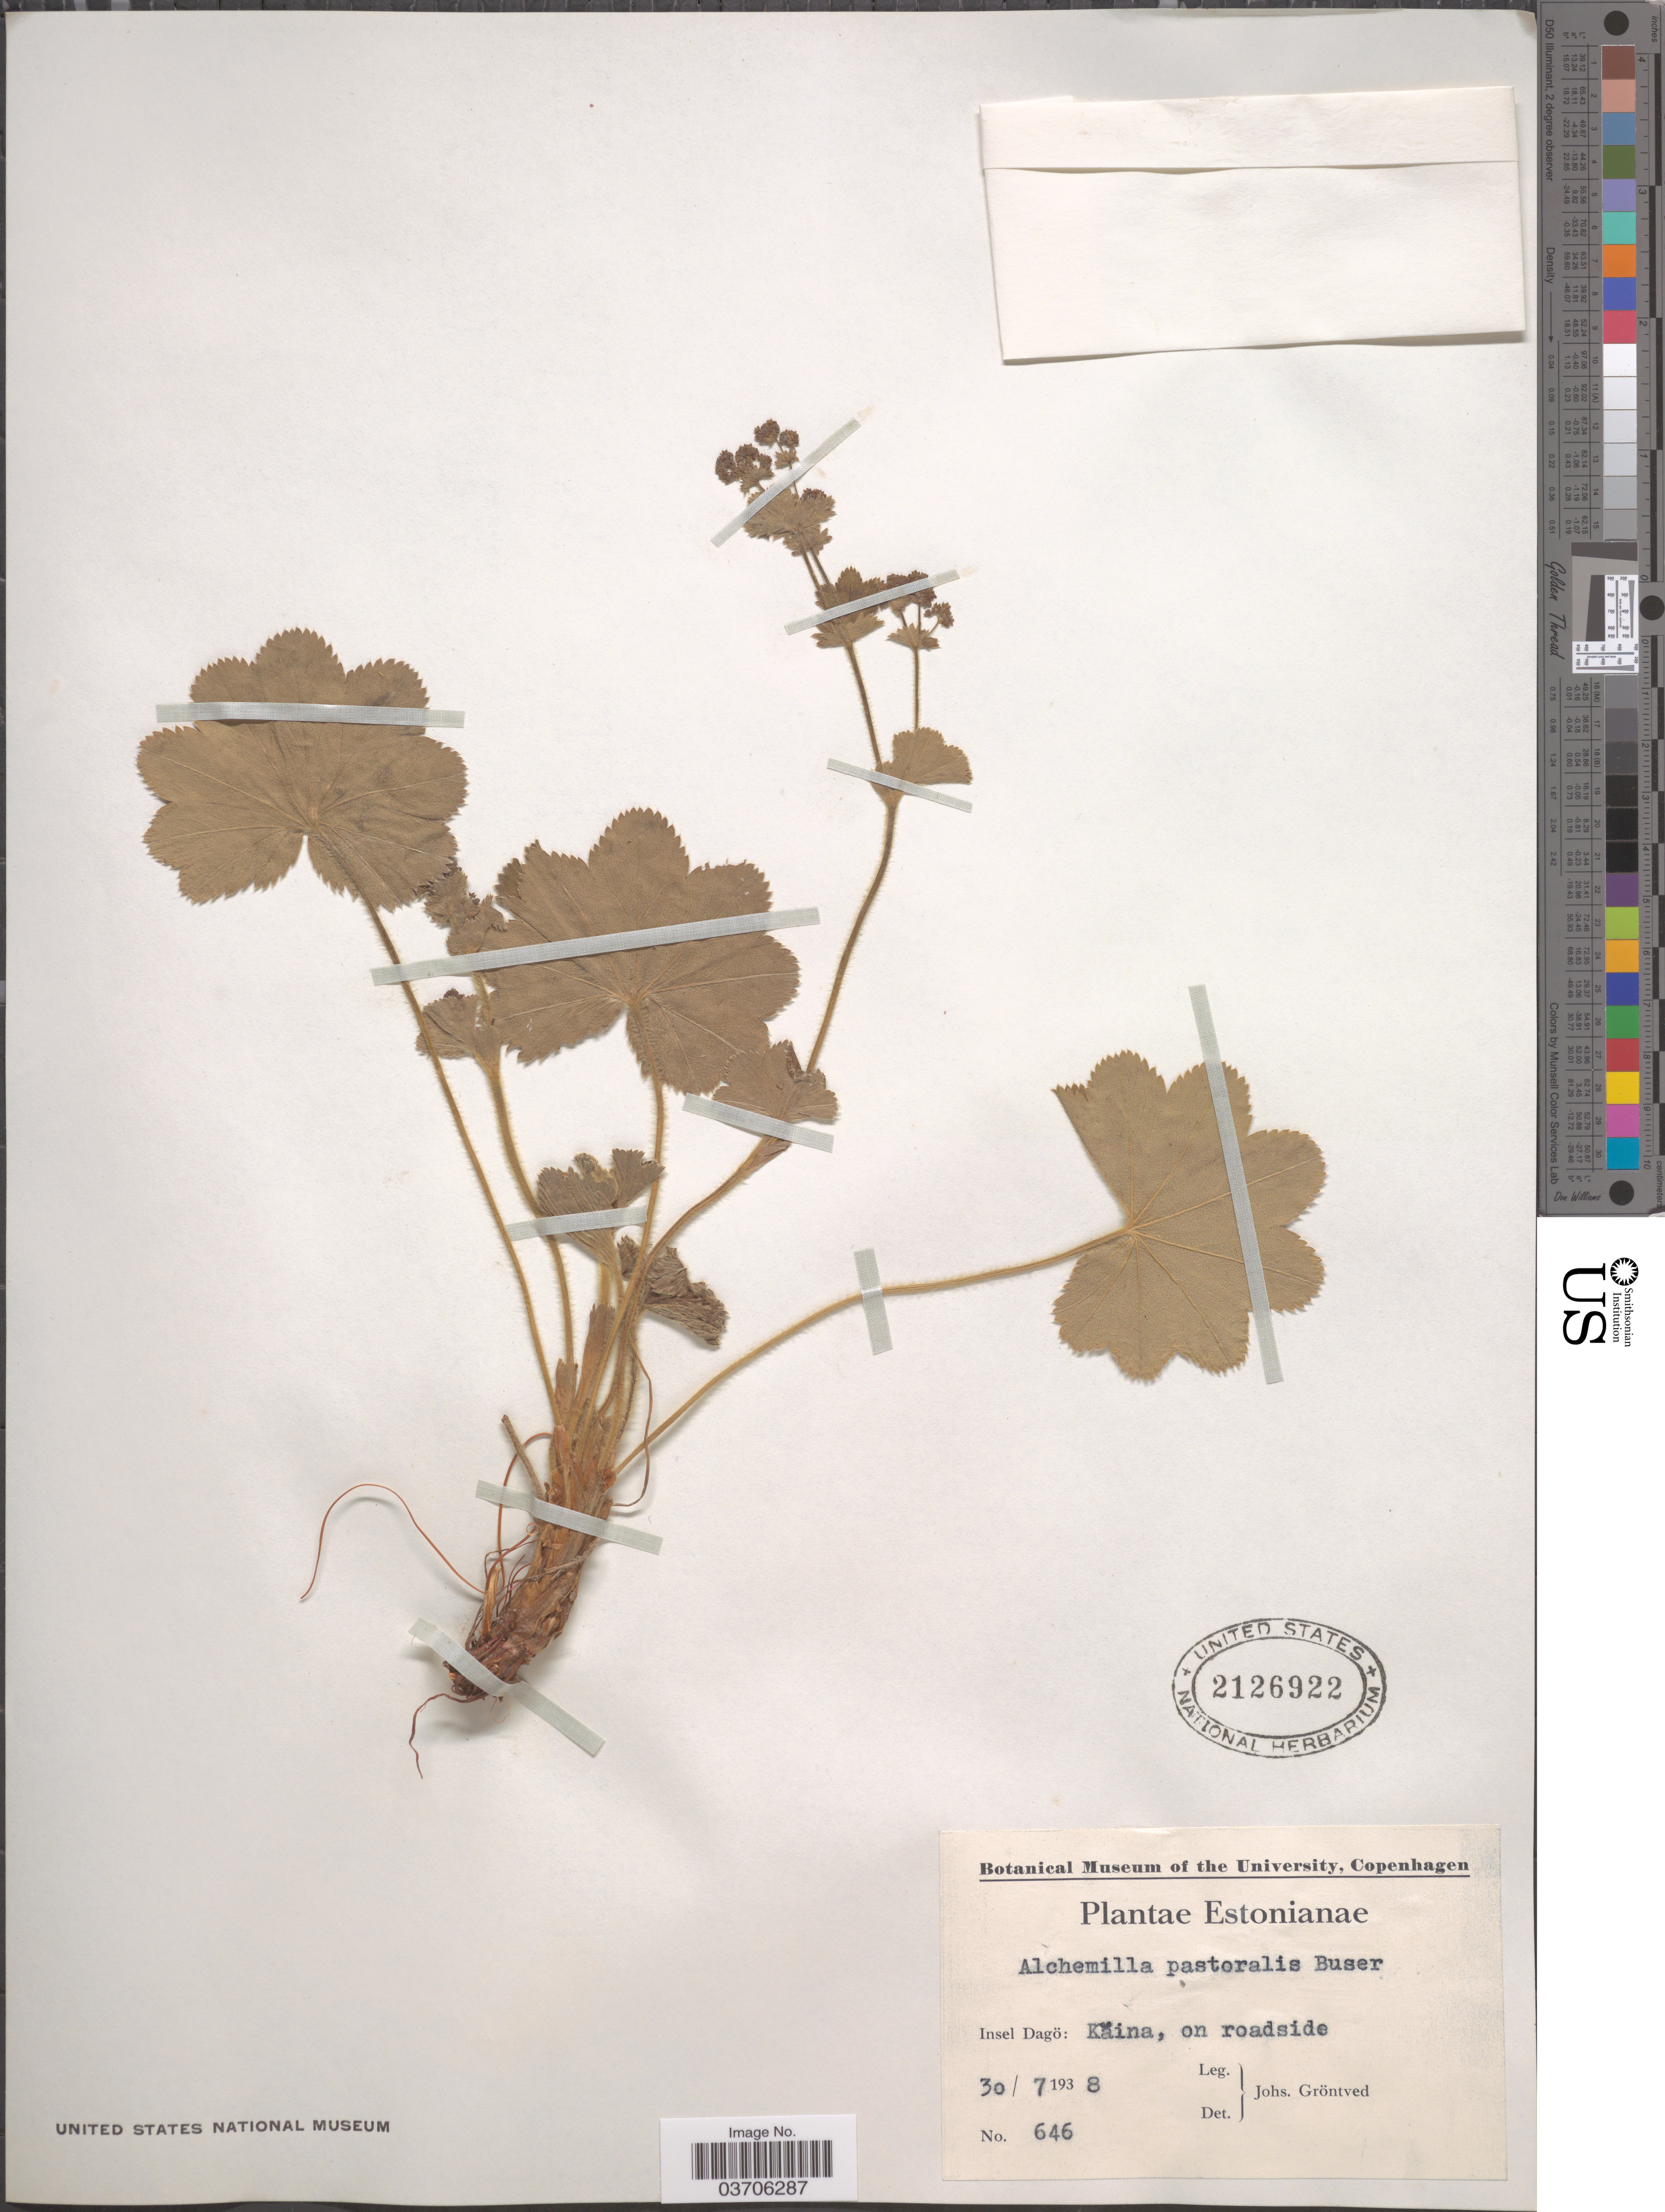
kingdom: Plantae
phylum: Tracheophyta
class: Magnoliopsida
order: Rosales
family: Rosaceae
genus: Alchemilla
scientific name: Alchemilla pastoralis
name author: Buser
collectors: J. Gröntved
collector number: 646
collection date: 1938-07-30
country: Estonia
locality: Insel Dagö: Käina.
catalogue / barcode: US 2126922